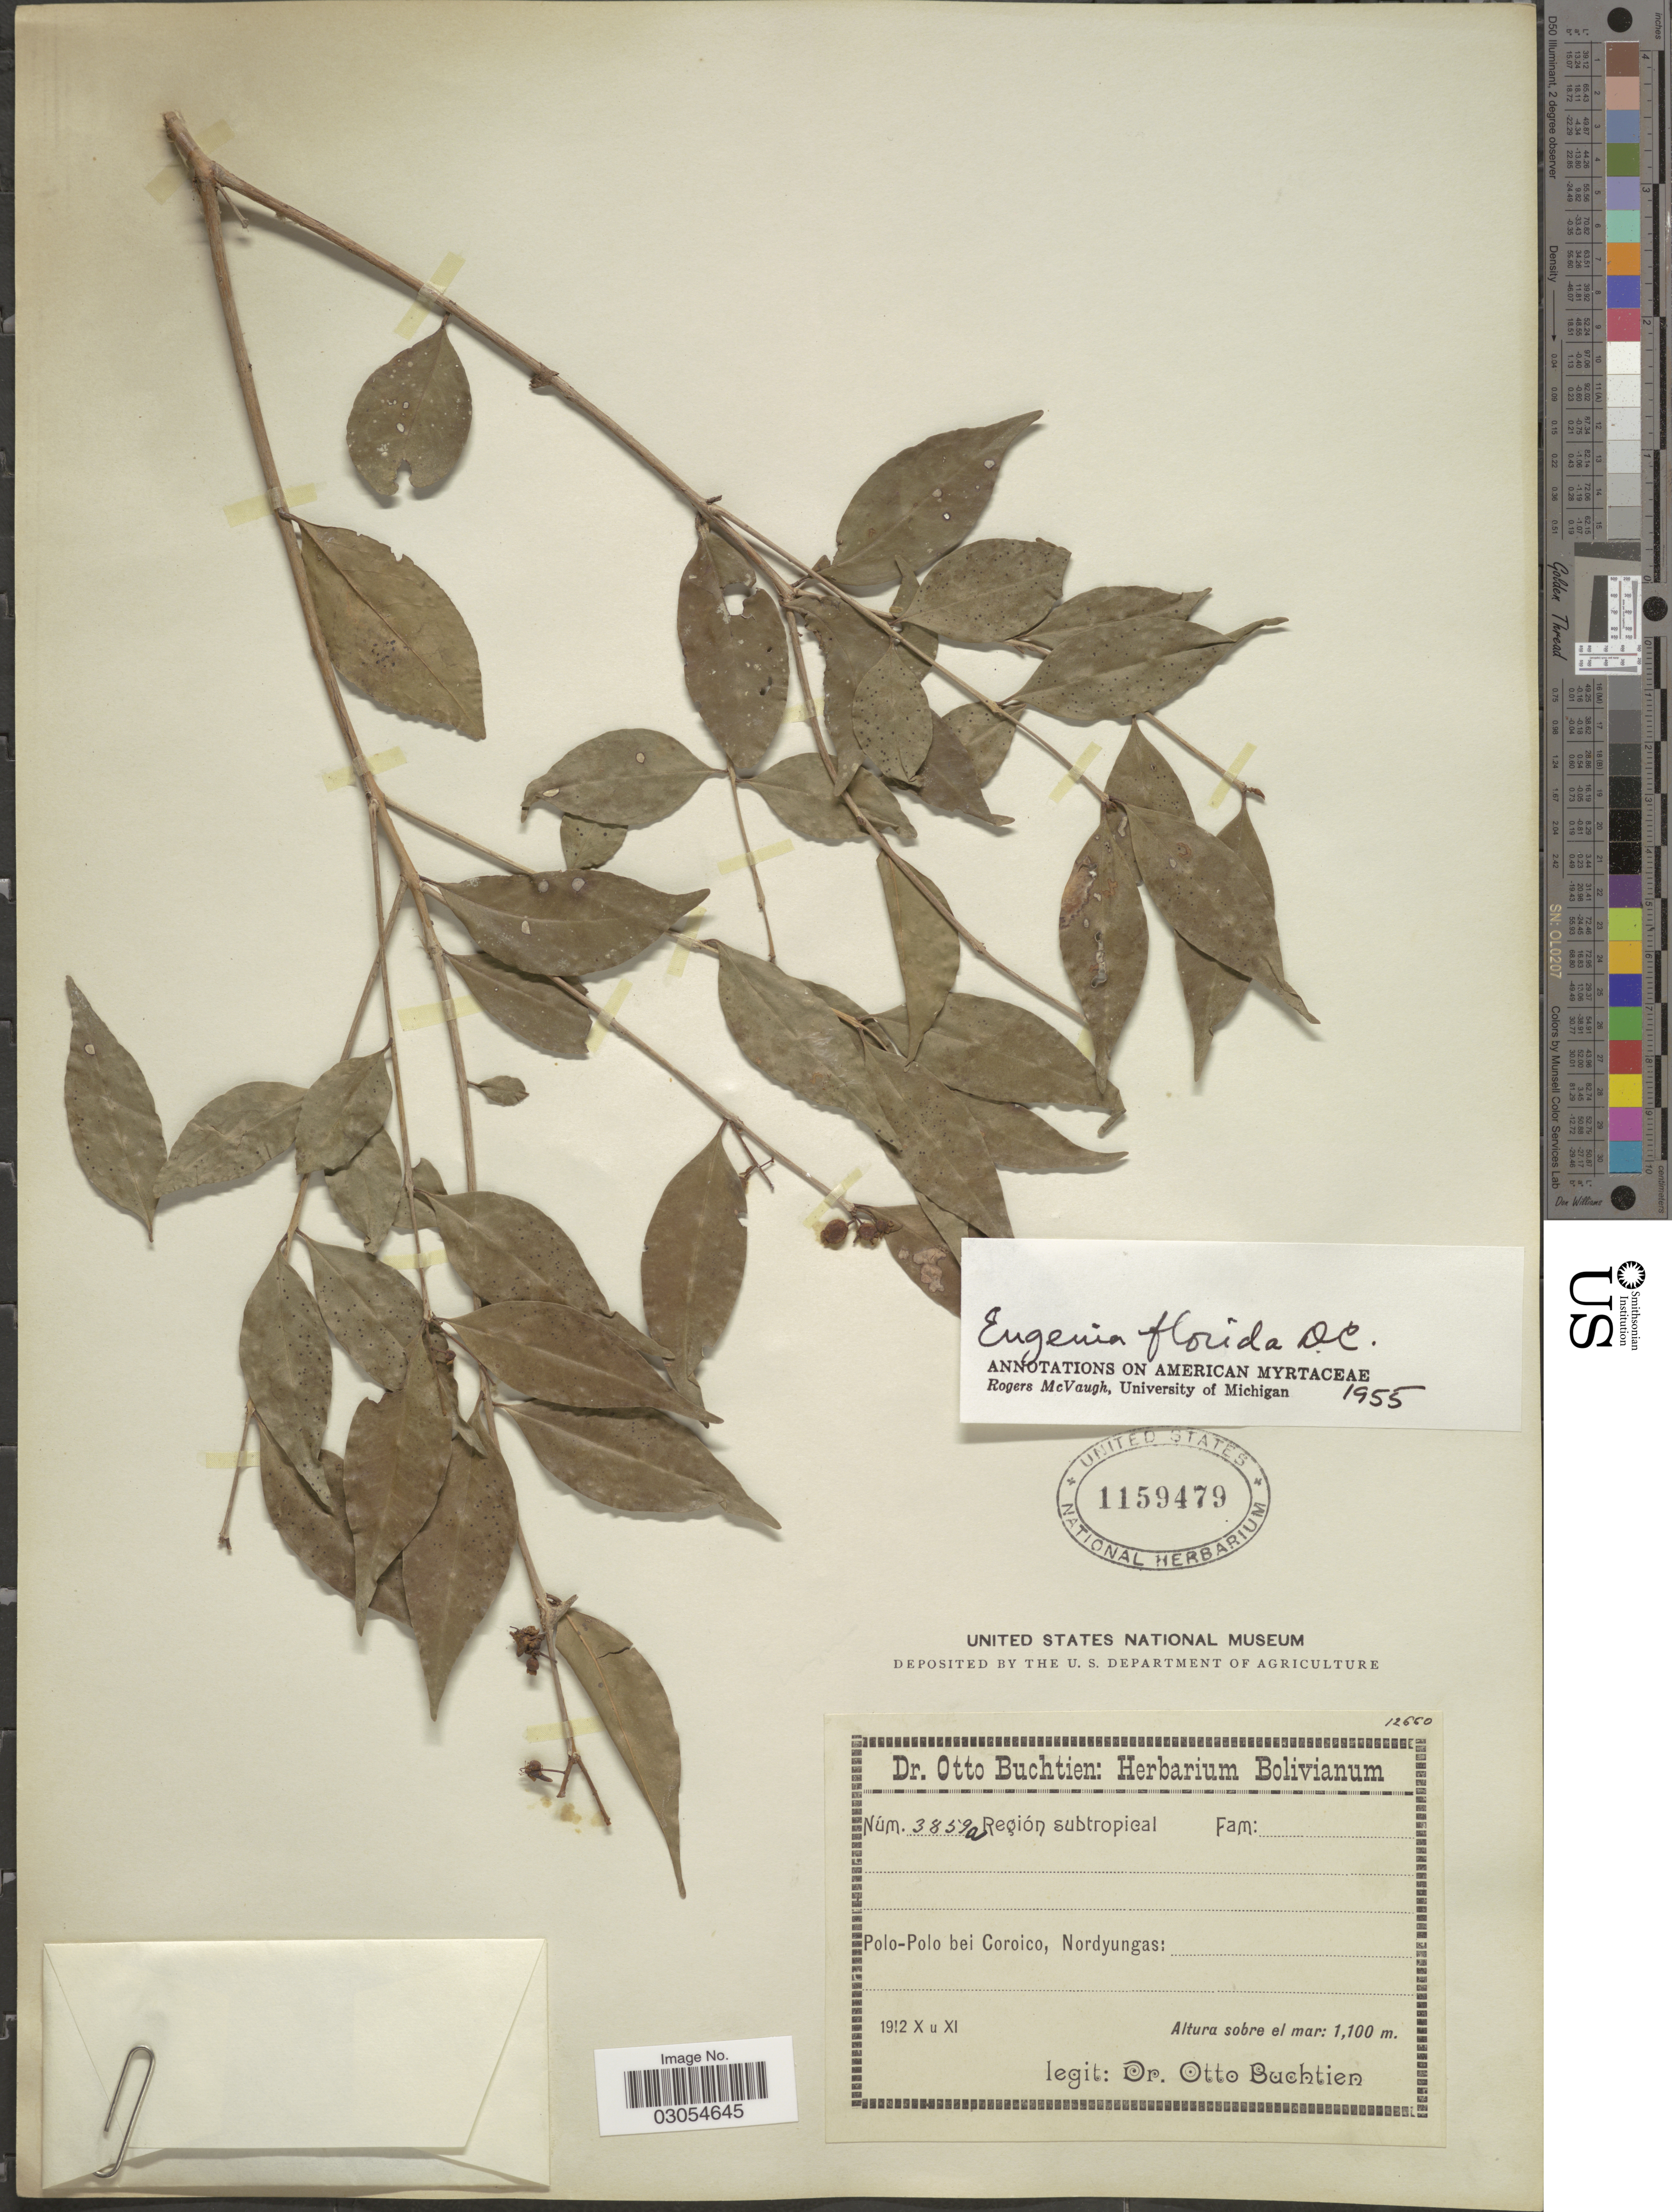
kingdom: Plantae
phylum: Tracheophyta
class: Magnoliopsida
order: Myrtales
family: Myrtaceae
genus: Eugenia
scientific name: Eugenia florida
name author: DC.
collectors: O. Buchtien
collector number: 3859a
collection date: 1912-10/1912-11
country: Bolivia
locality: Polo-Polo bei Coroico, Nordyungas. Región subtropical.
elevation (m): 1100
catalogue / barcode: US 1159479